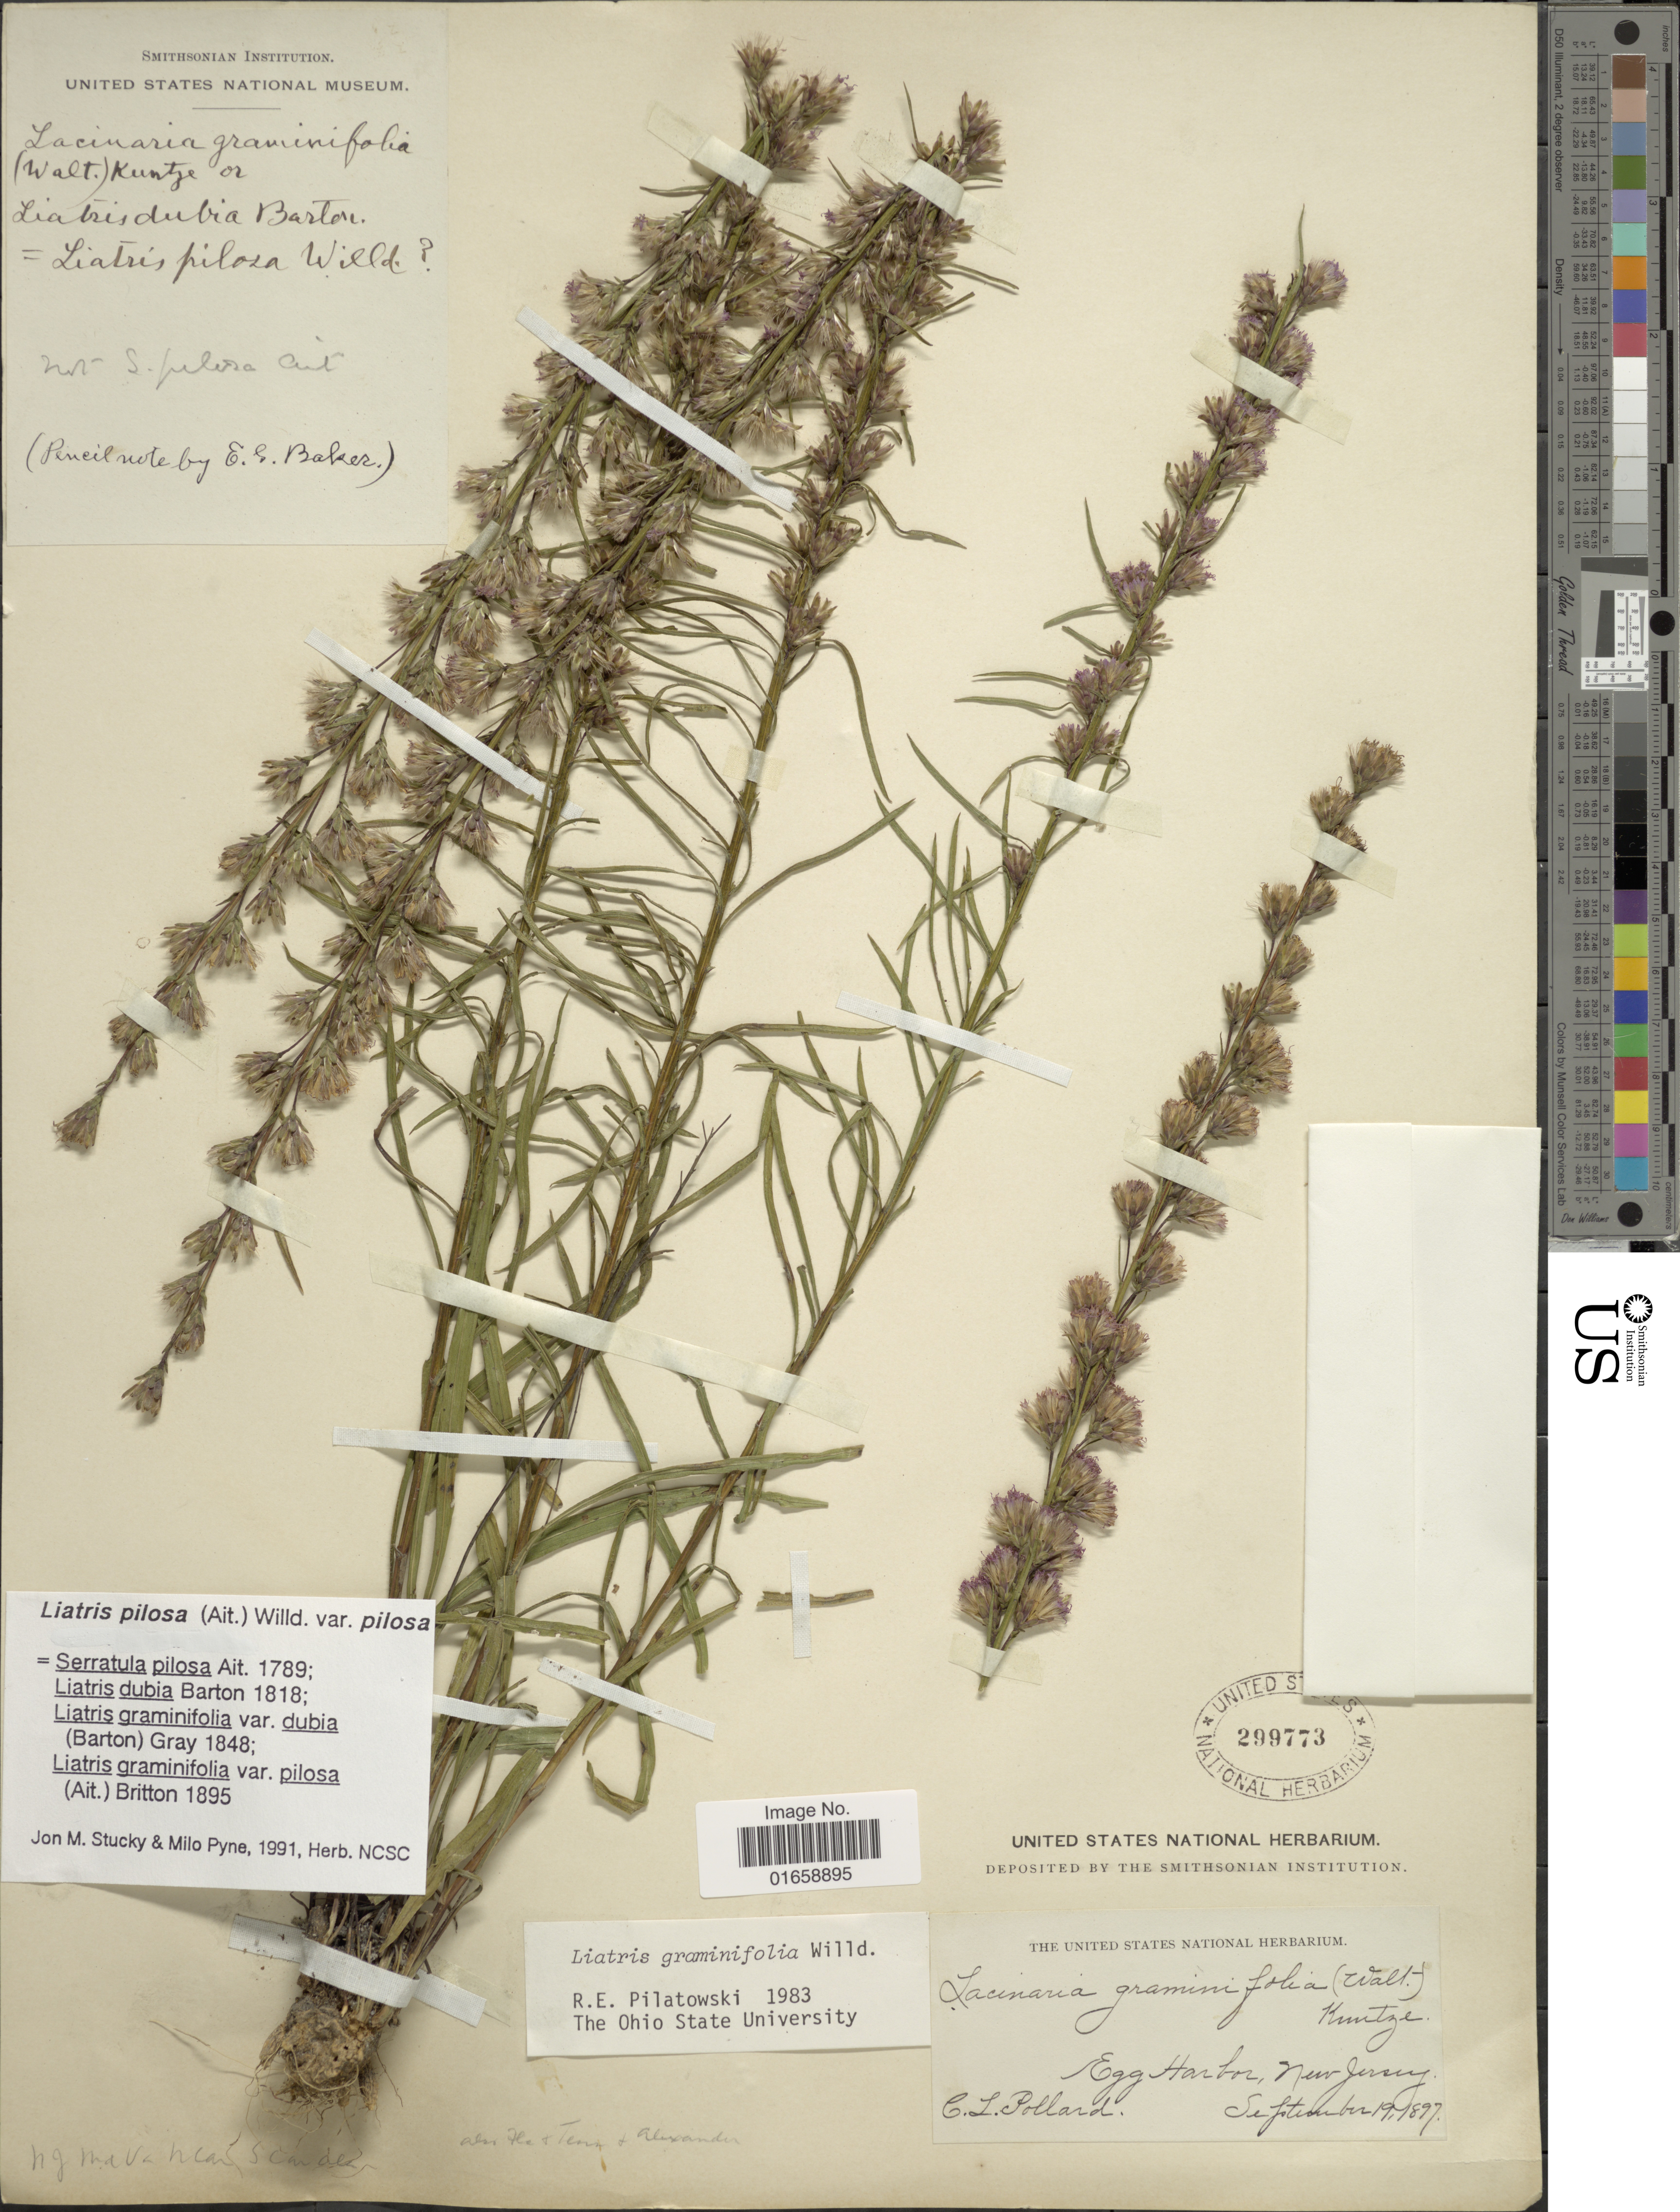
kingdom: Plantae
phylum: Tracheophyta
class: Magnoliopsida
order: Asterales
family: Asteraceae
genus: Liatris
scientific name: Liatris pilosa var. pilosa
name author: (Aiton) Willd.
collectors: C. L. Pollard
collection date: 1897-09-19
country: United States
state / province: New Jersey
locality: Egg Harbor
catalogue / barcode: US 299773